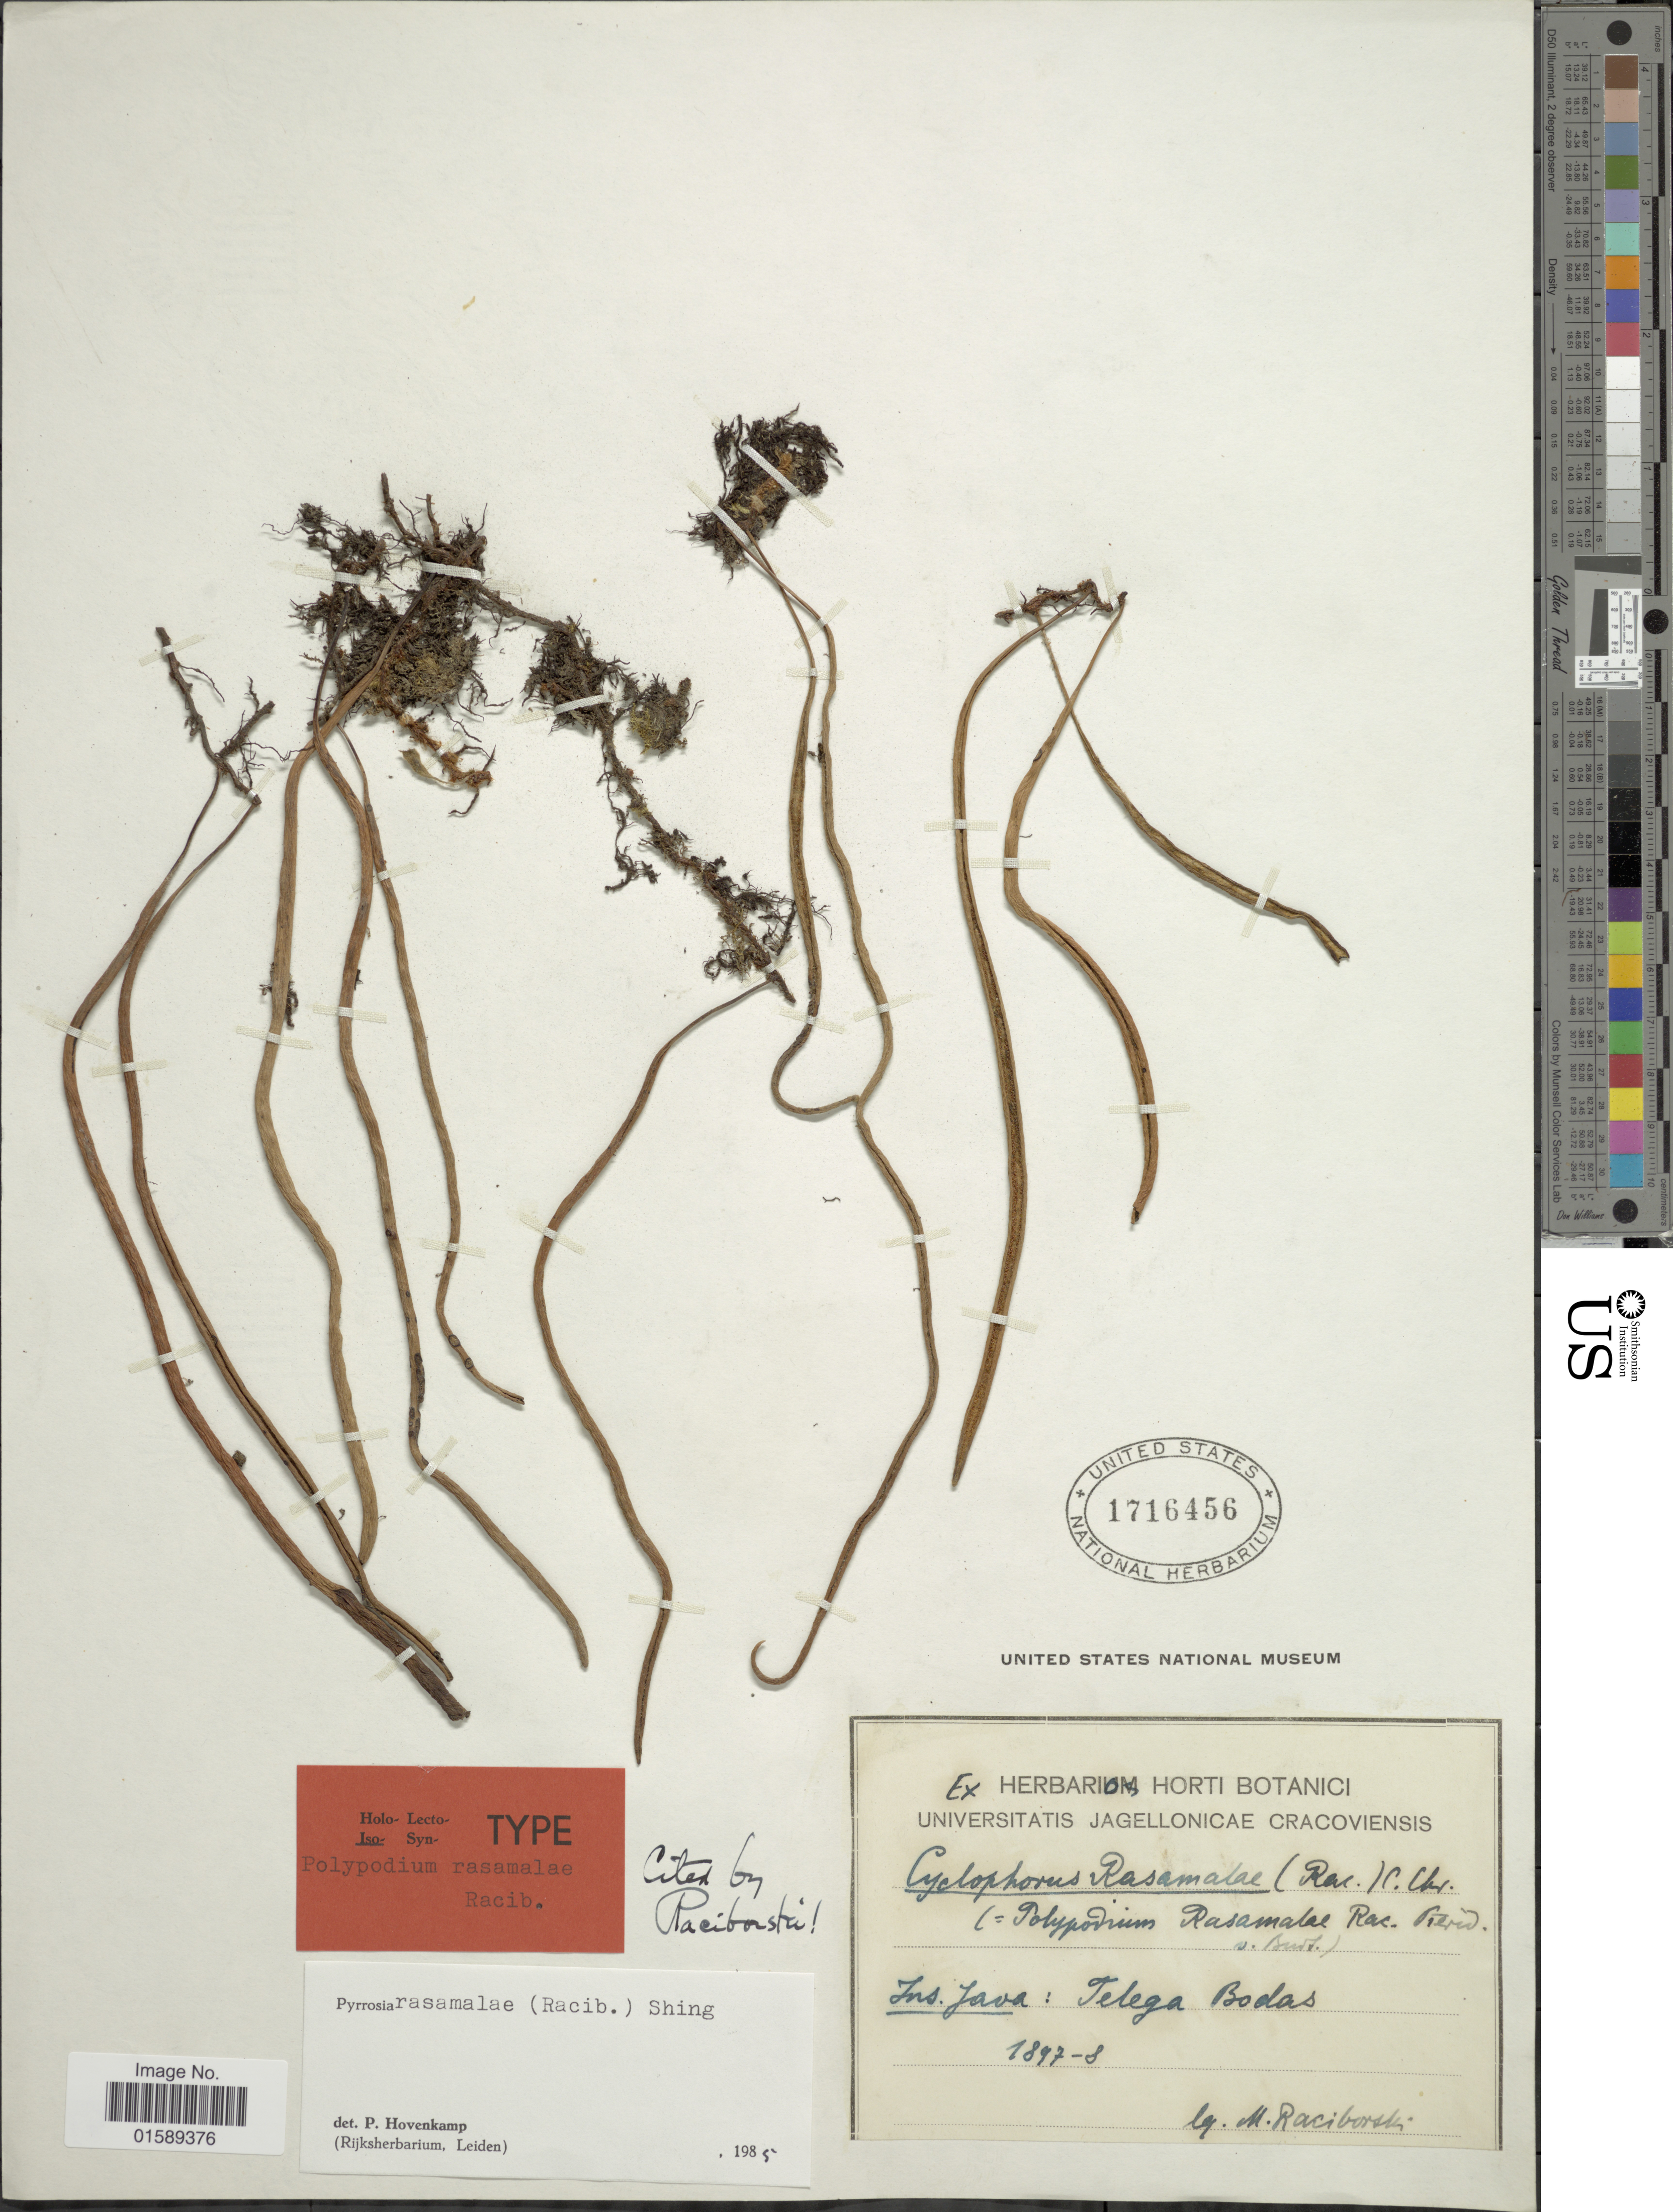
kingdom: Plantae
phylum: Tracheophyta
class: Polypodiopsida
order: Polypodiales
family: Polypodiaceae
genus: Pyrrosia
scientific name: Pyrrosia rasamalae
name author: (Racib.) K.H. Shing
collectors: M. Raciborski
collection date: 1897/1898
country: Indonesia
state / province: Java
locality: Ins. Java: Telega Bodas.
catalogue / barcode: US 1716456